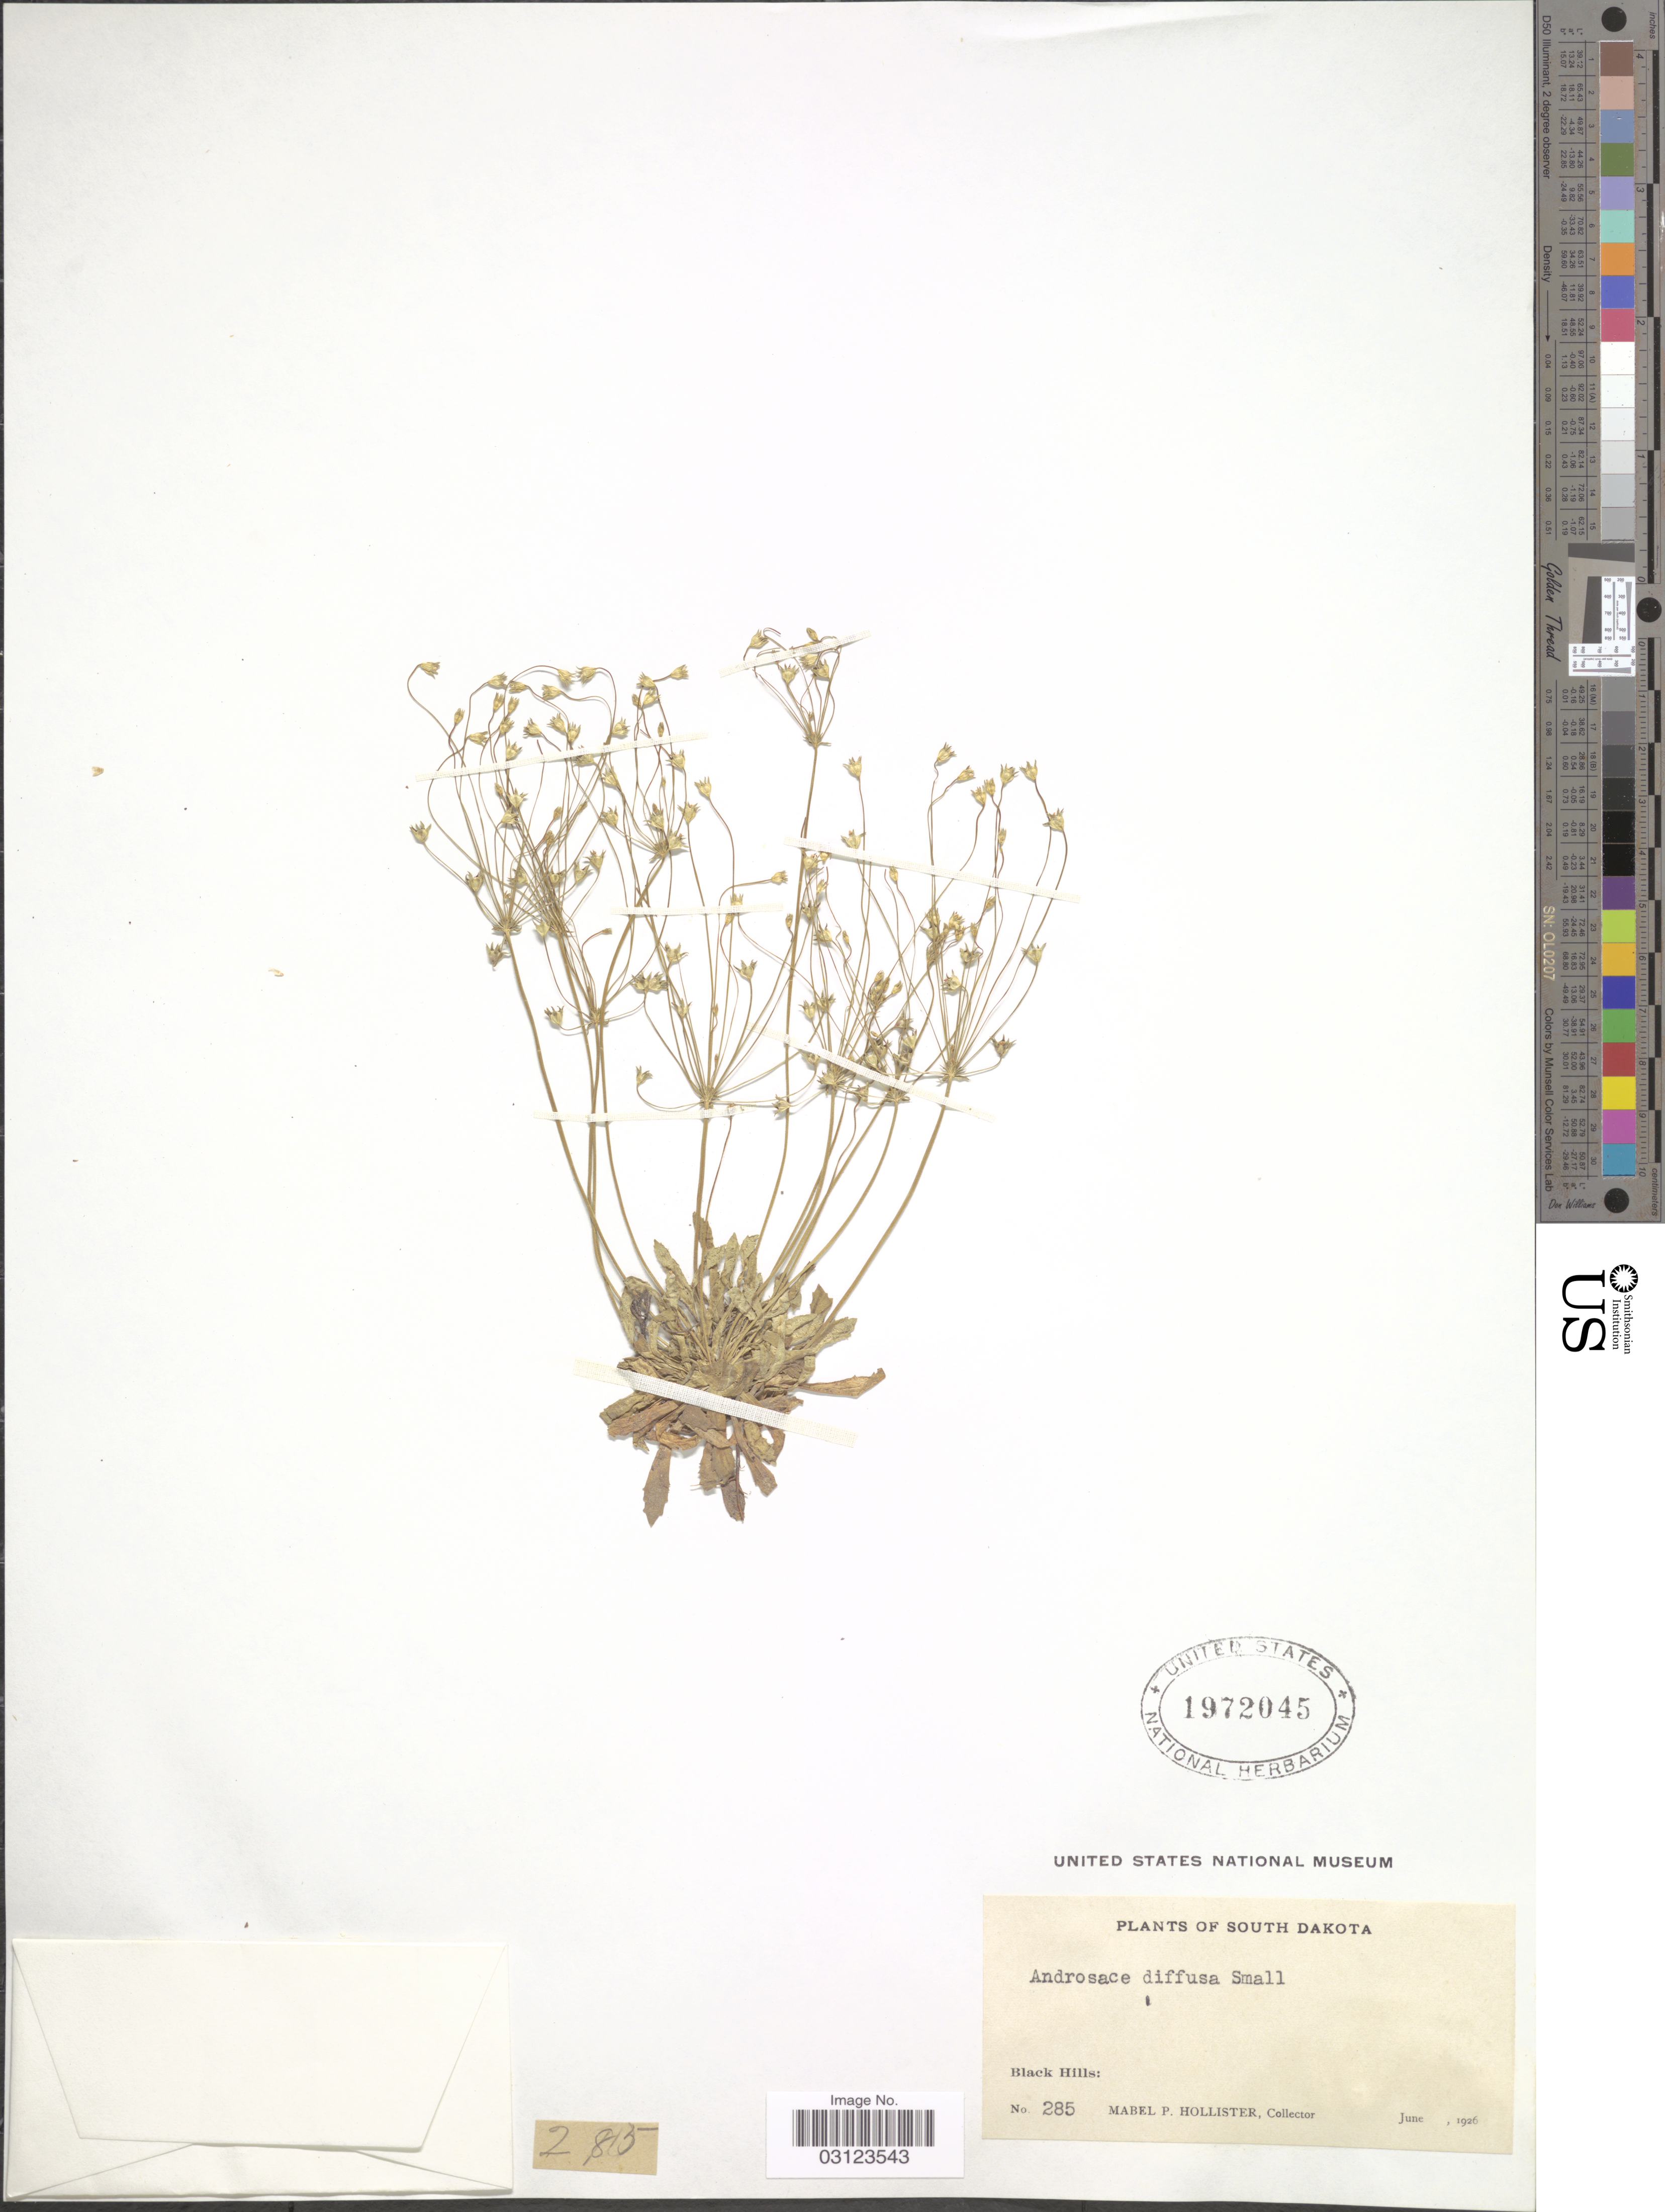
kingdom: Plantae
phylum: Tracheophyta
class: Magnoliopsida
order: Ericales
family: Primulaceae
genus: Androsace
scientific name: Androsace septentrionalis var. puberulenta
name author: (Rydb.) R. Knuth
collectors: M. Hollister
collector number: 285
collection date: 1926-06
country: United States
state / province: South Dakota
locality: Black Hills.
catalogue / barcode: US 1972045